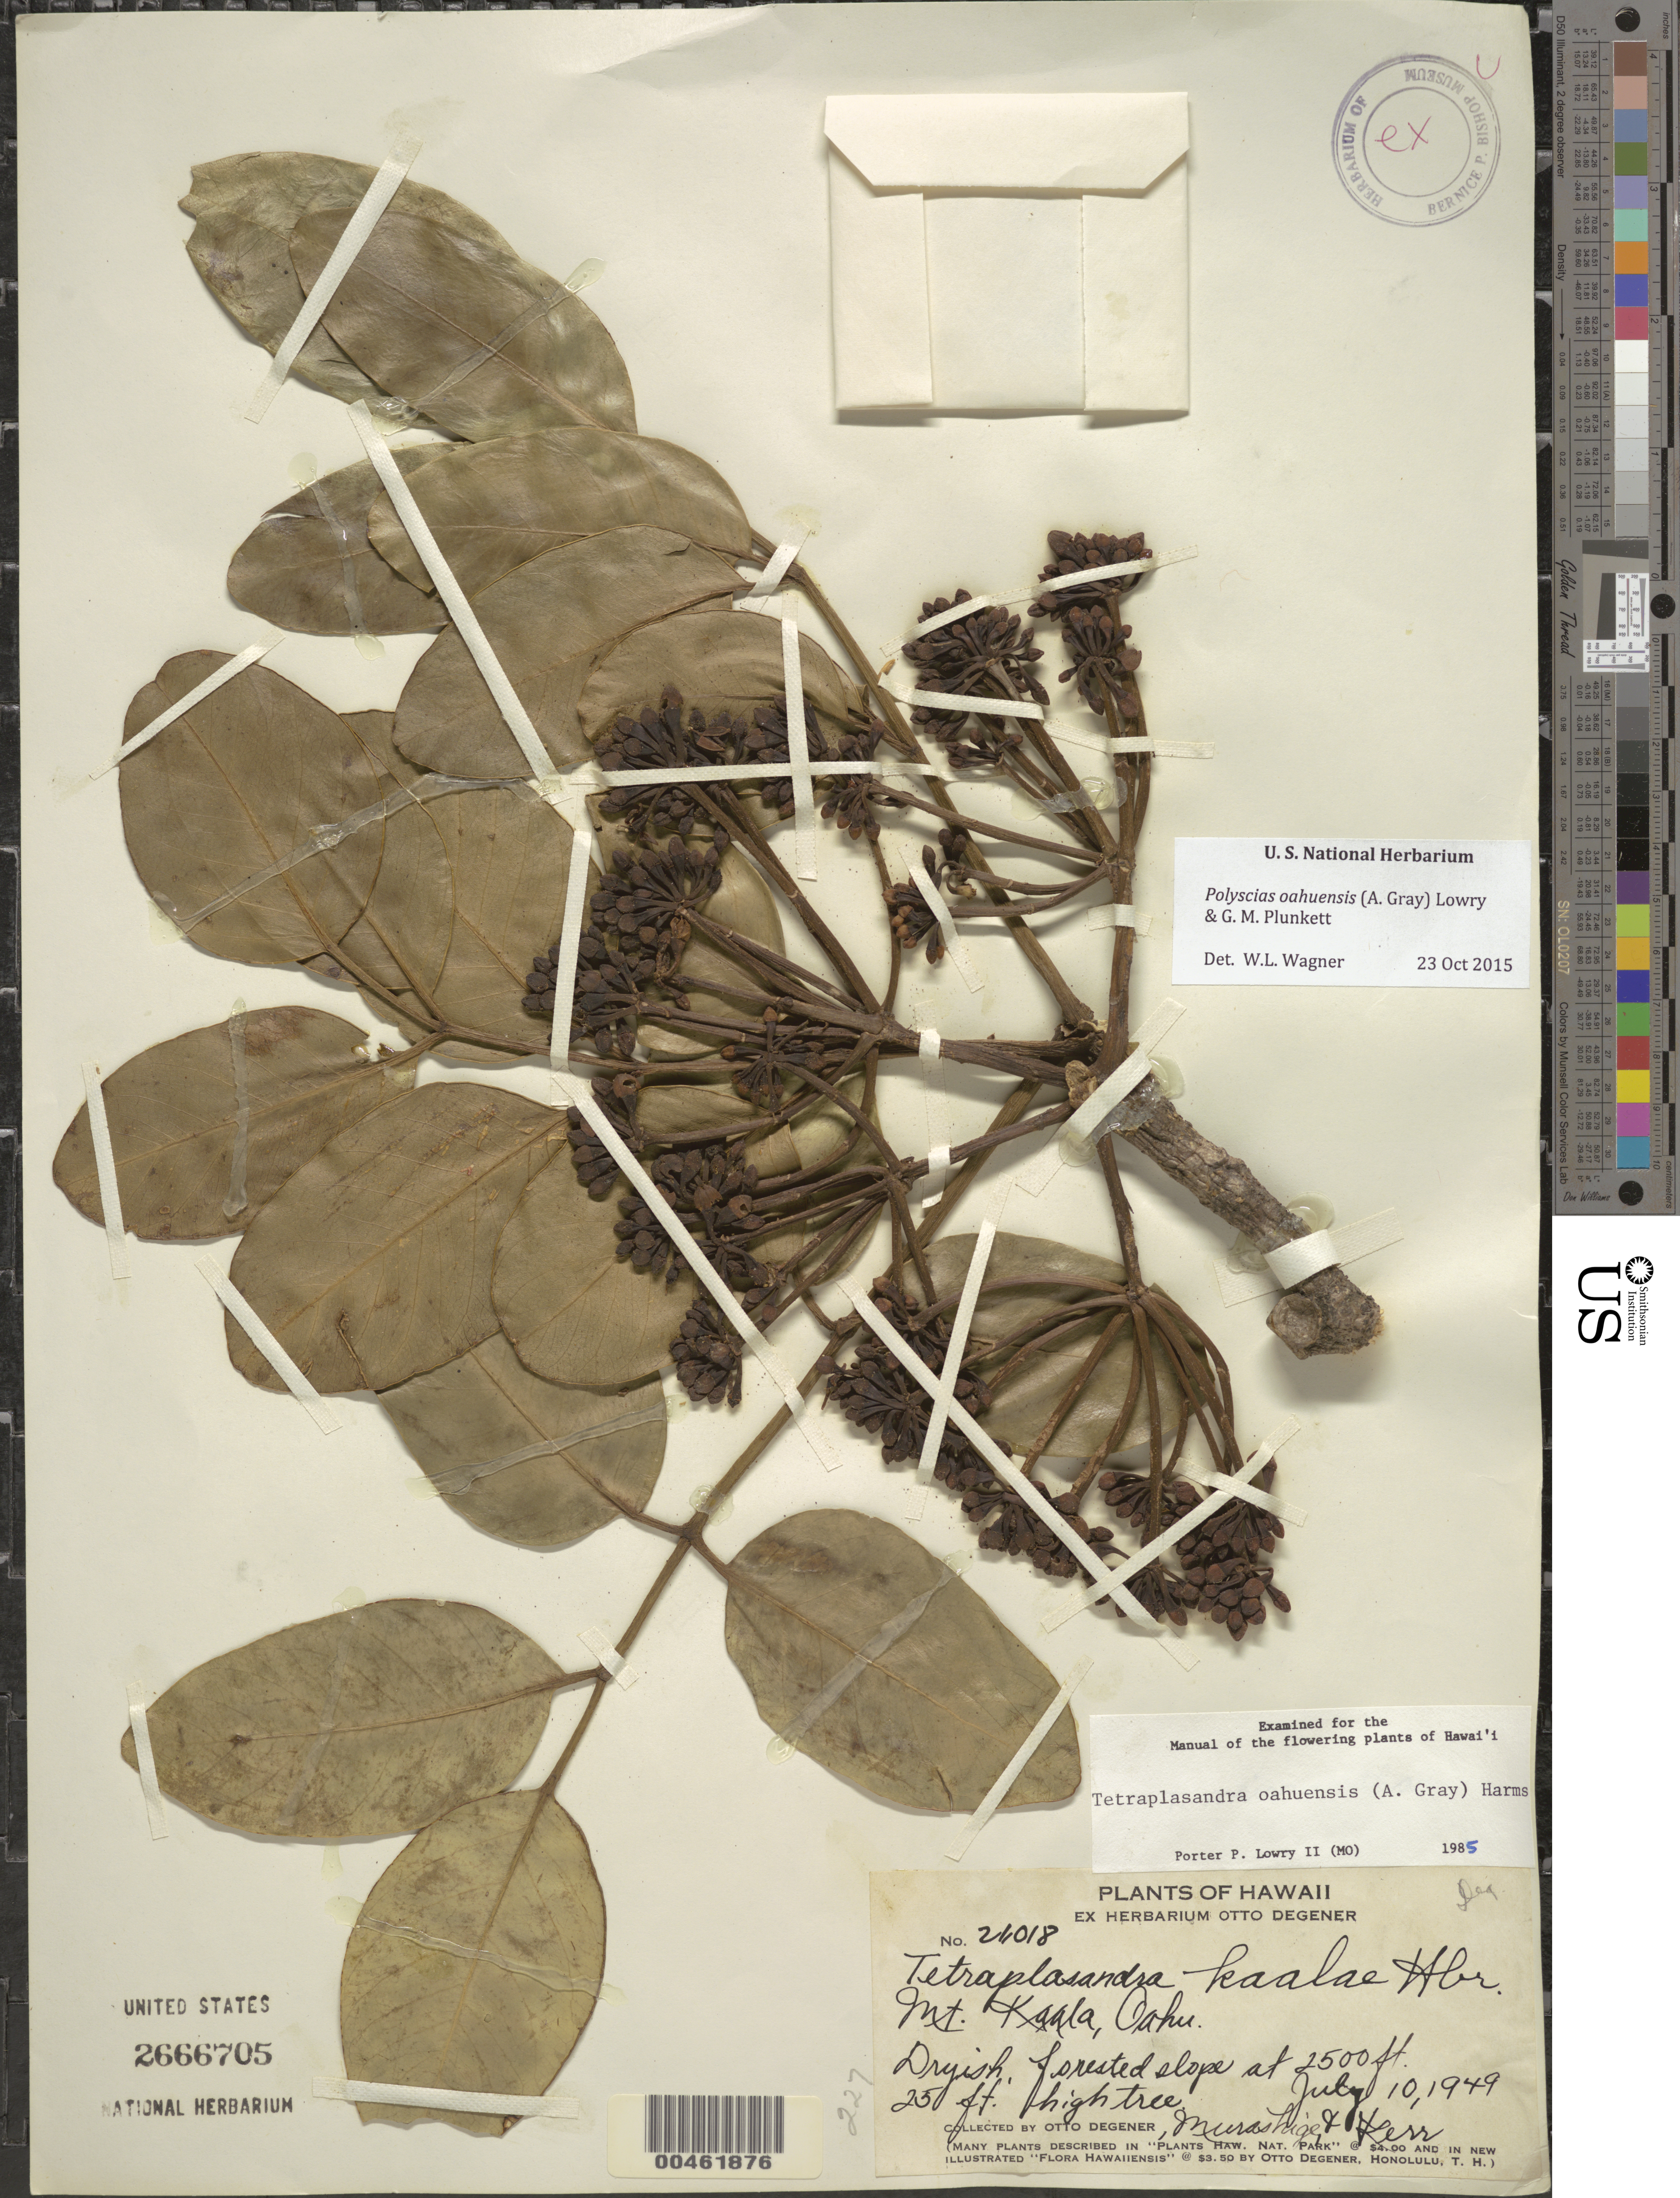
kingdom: Plantae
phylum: Tracheophyta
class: Magnoliopsida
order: Apiales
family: Araliaceae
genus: Polyscias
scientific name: Polyscias oahuensis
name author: (A. Gray) Lowry & G. M. Plunkett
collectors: O. Degener, T. Murashige & Kerr, --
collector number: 21018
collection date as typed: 10 Jul 1949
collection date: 1949-07-10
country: United States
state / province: Hawaii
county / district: Honolulu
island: Oahu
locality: Mount Kaala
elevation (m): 762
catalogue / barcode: US 2666705